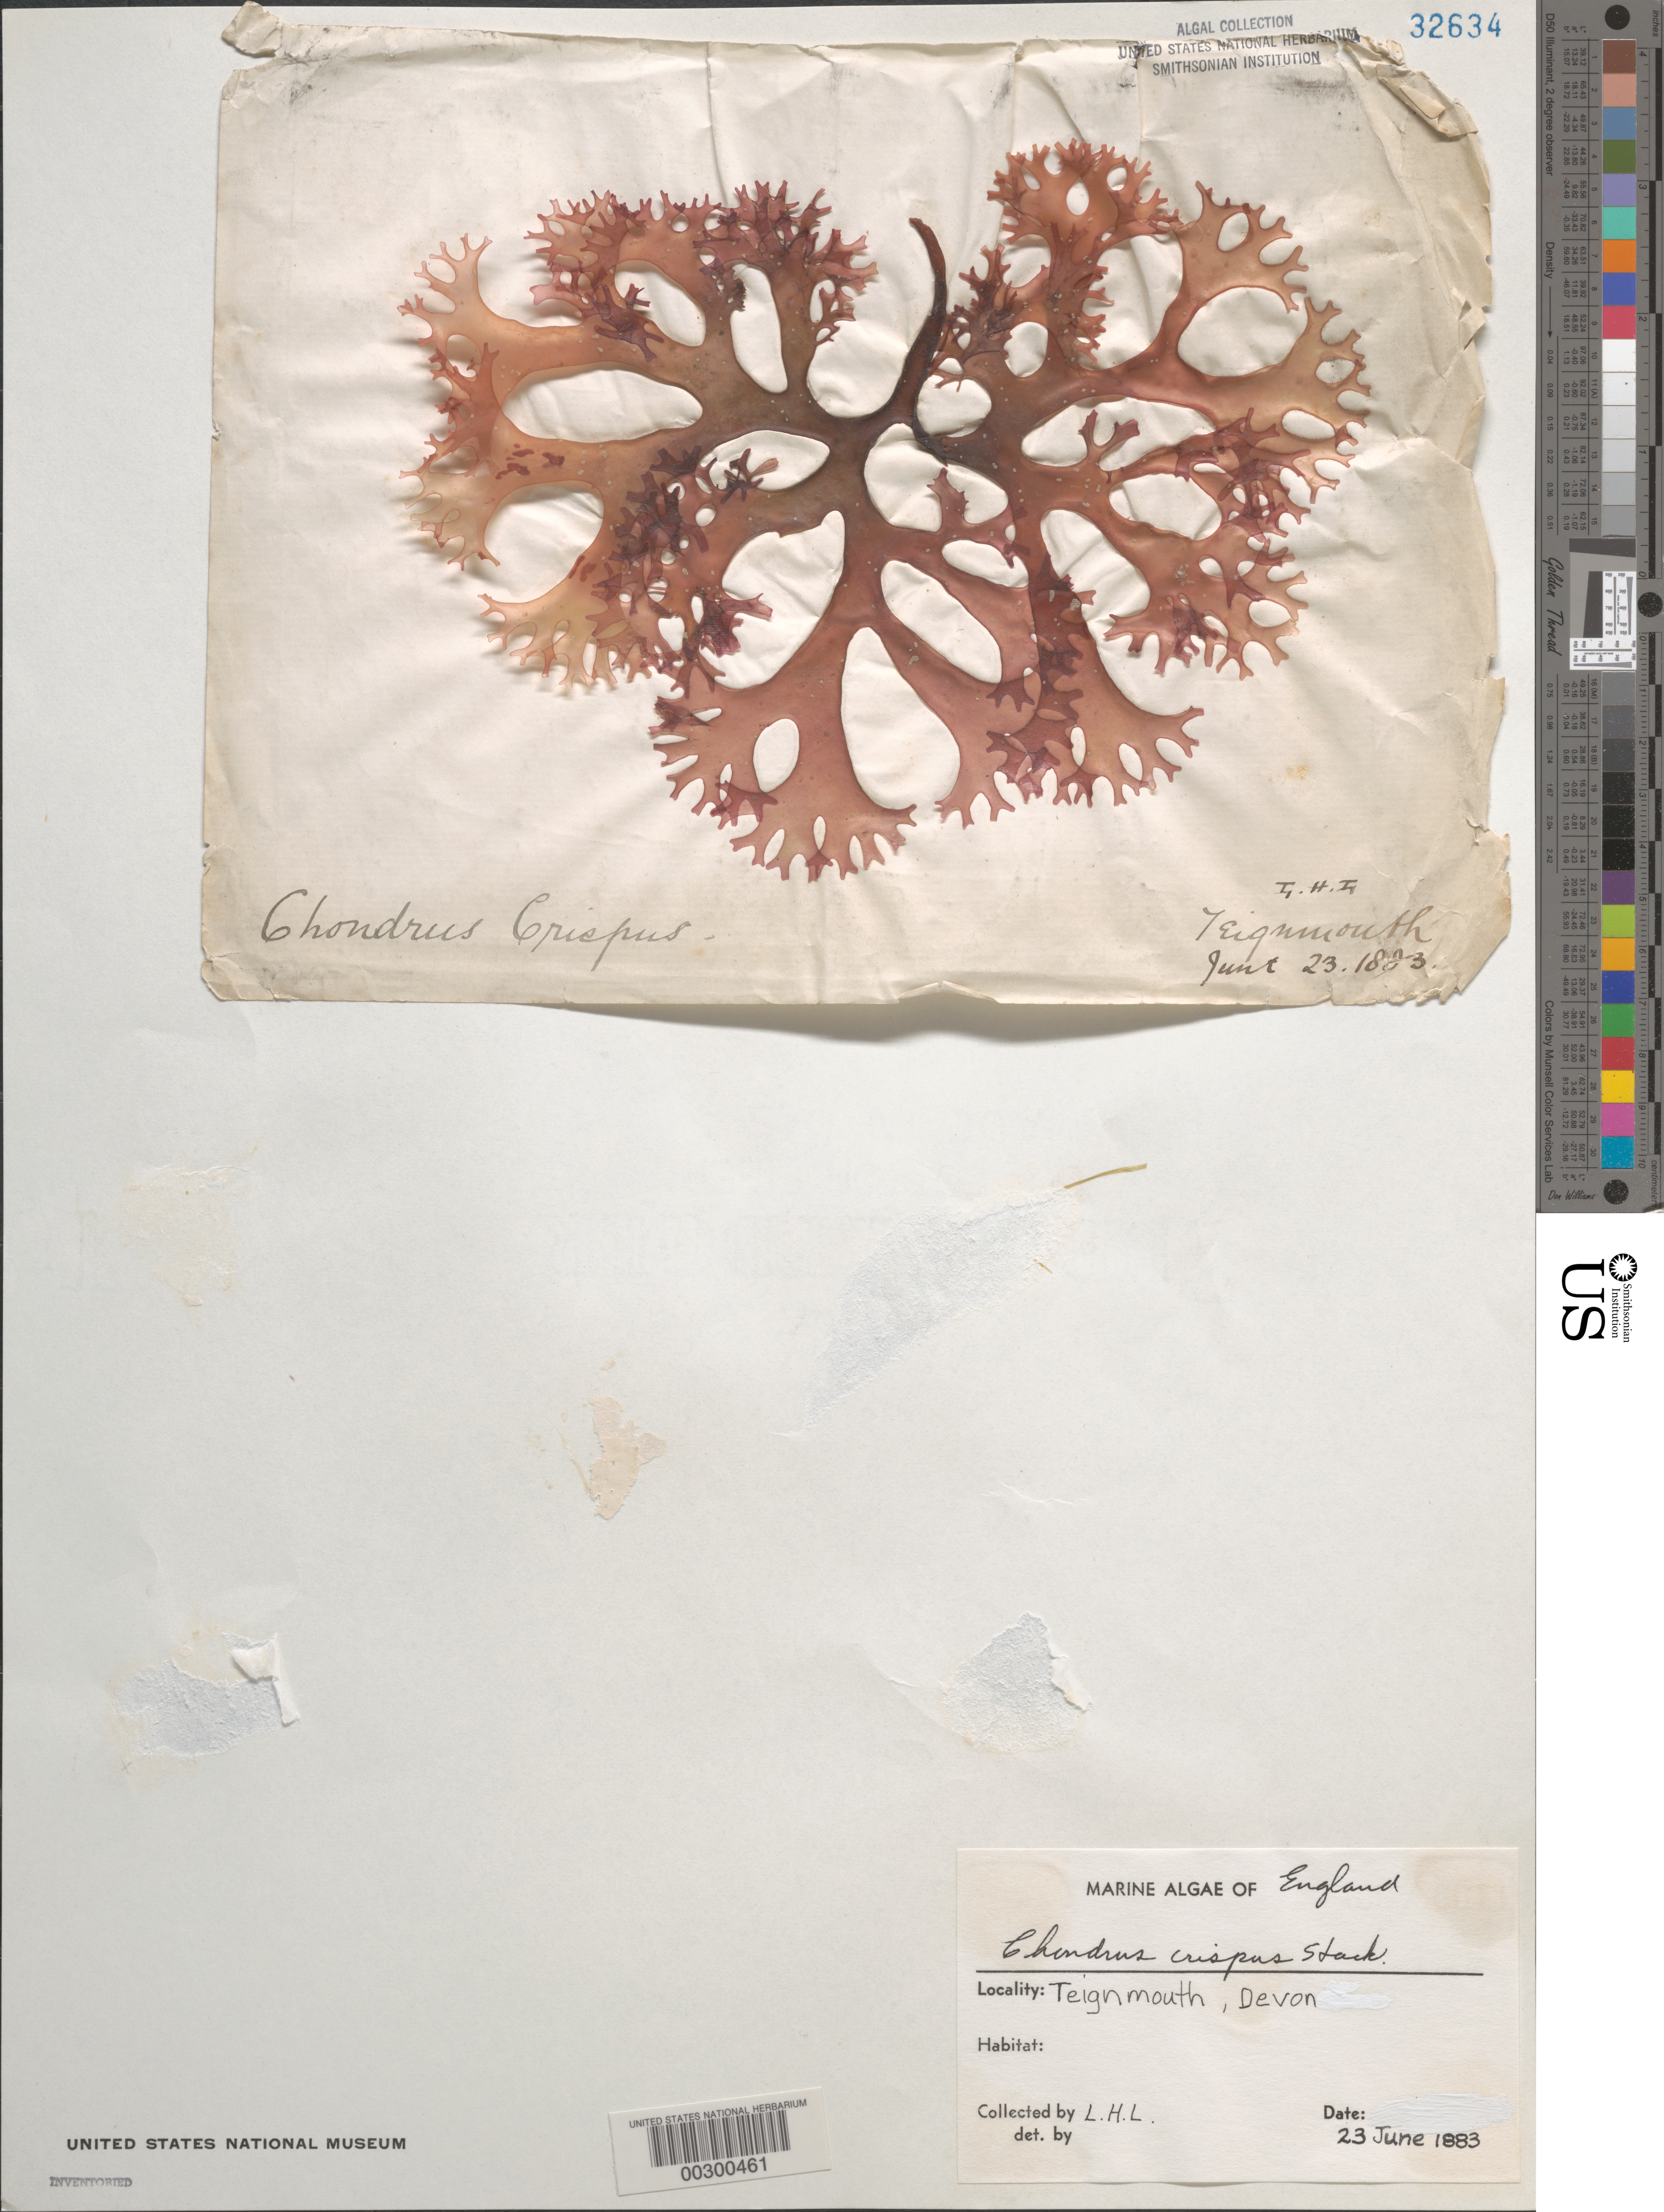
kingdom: Plantae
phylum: Rhodophyta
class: Florideophyceae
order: Gigartinales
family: Gigartinaceae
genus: Chondrus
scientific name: Chondrus crispus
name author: Stackh.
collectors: L.H.L.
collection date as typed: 23 Jun 1883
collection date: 1883-06-23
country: United Kingdom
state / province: England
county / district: Devon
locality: Teignmouth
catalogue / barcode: US 32634